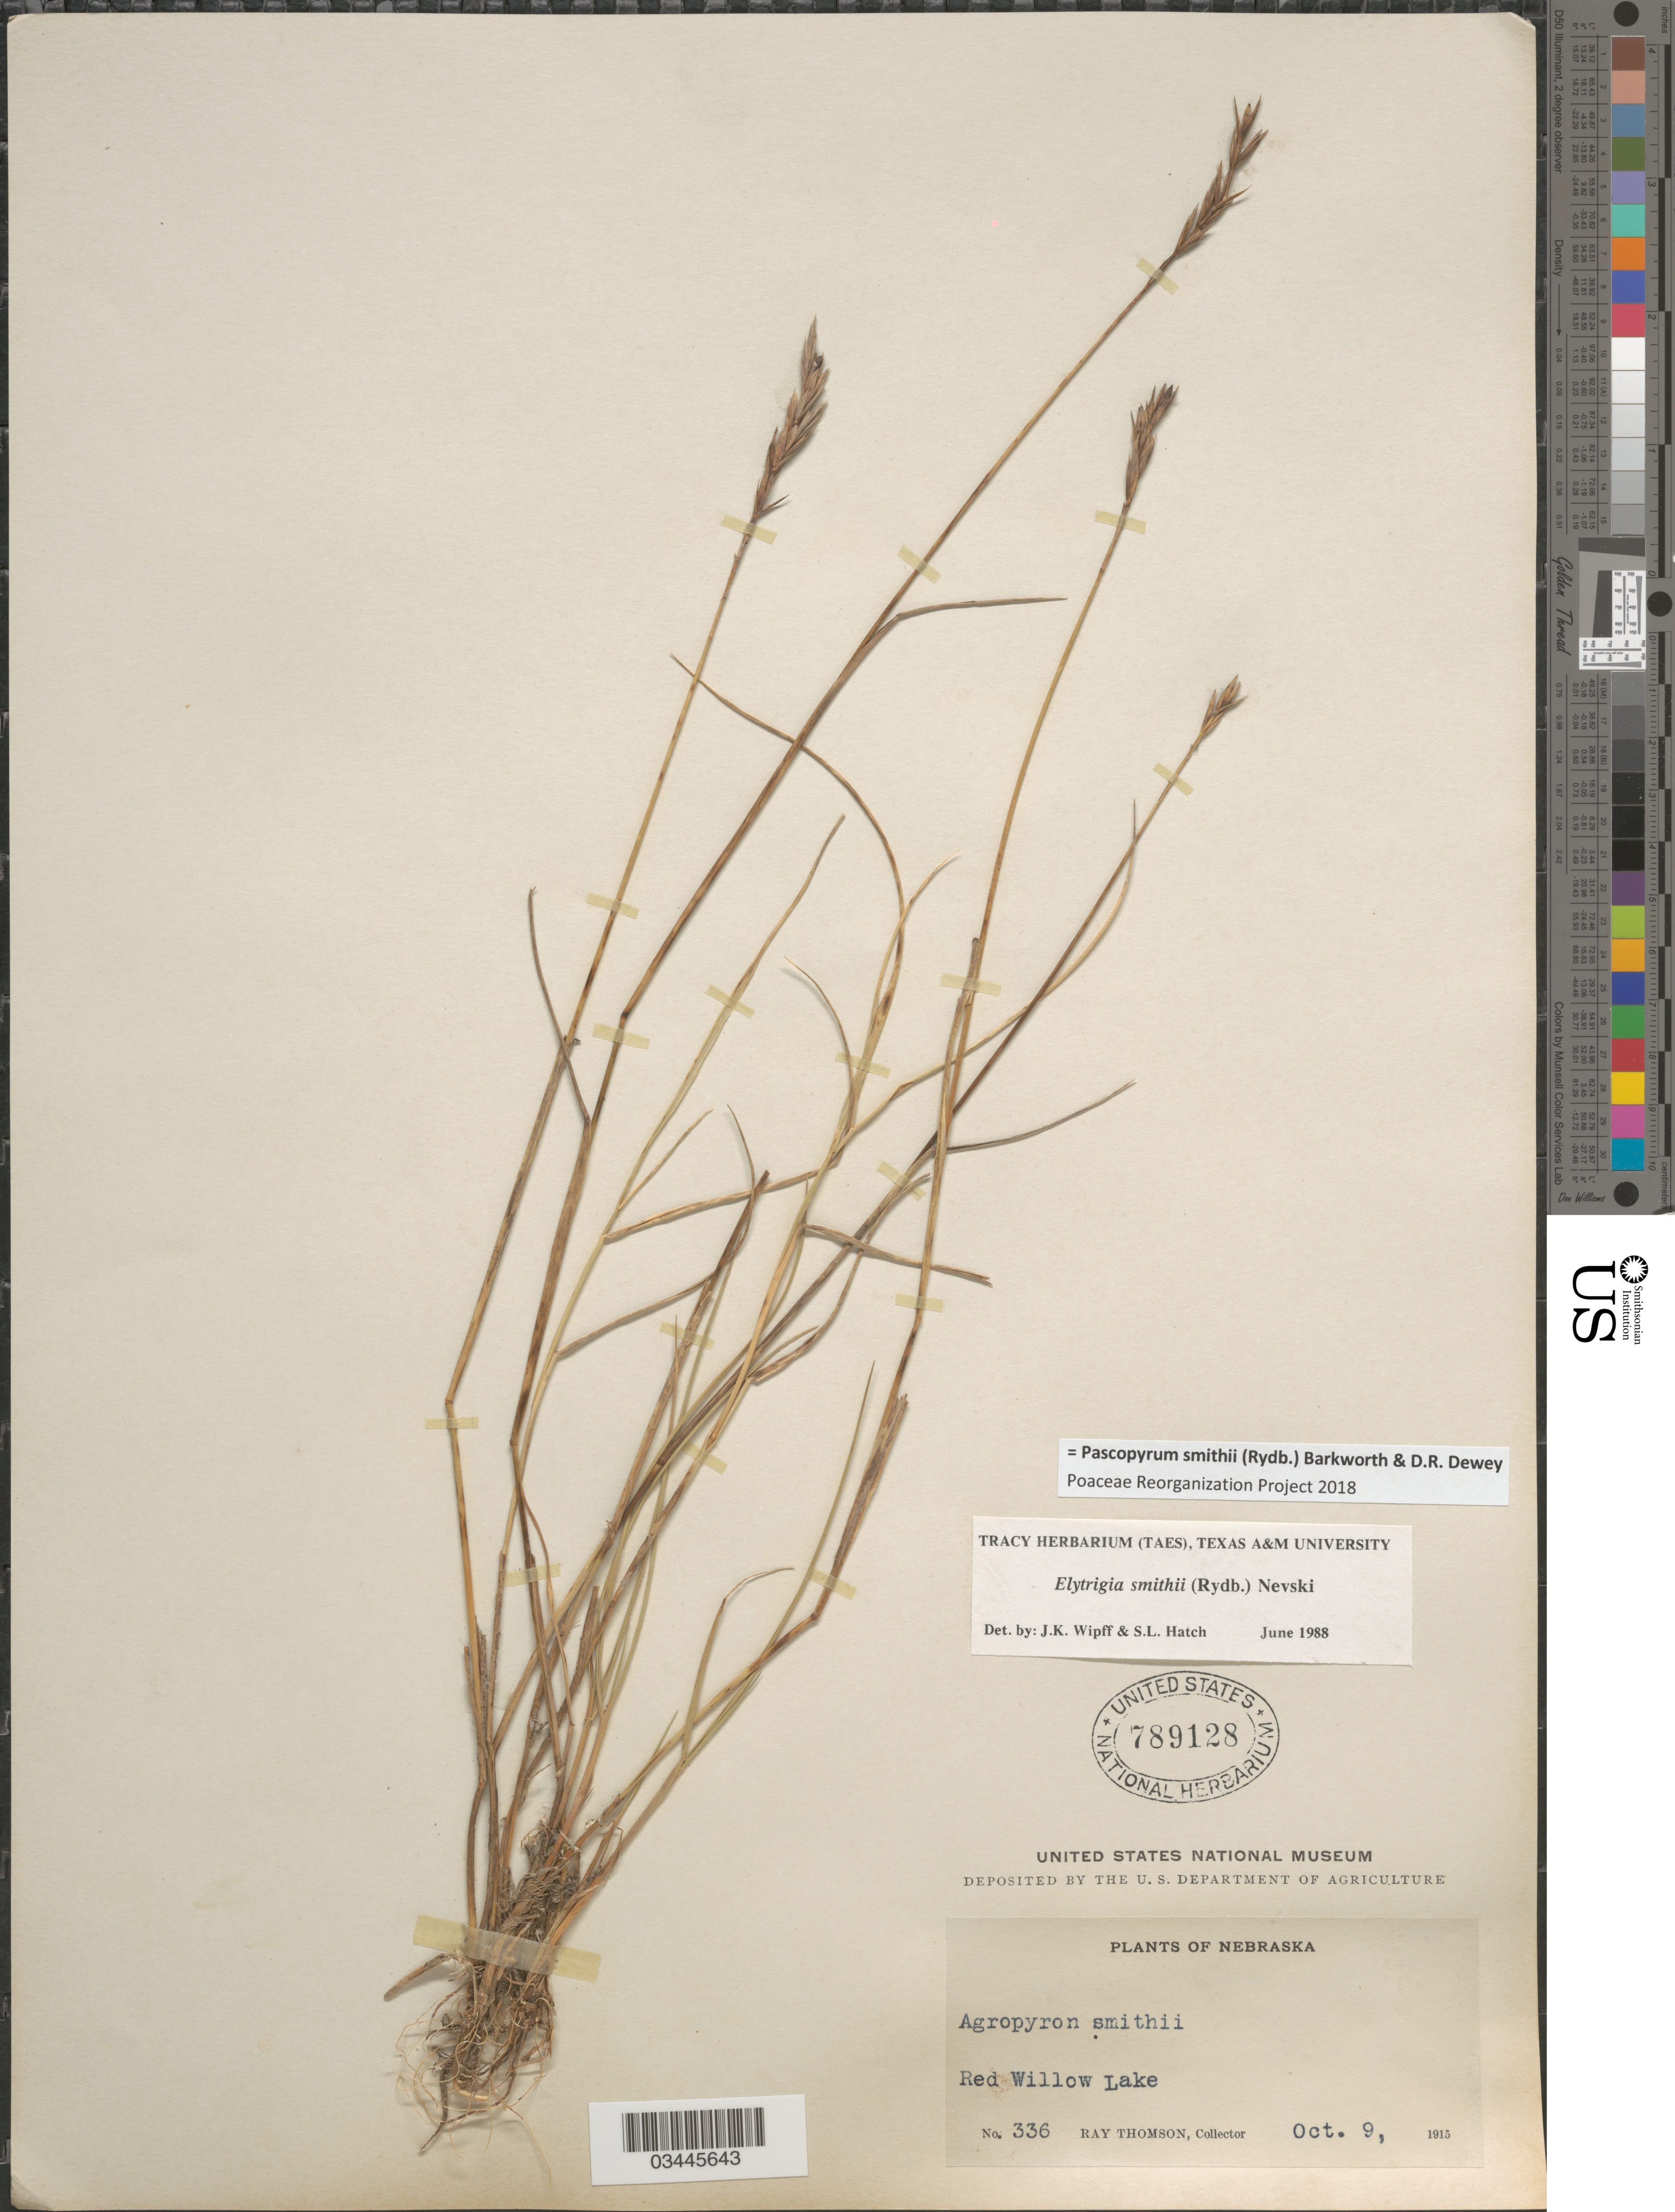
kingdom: Plantae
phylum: Tracheophyta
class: Liliopsida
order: Poales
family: Poaceae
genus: Pascopyrum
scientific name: Pascopyrum smithii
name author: (Rydb.) Barkworth & Dewey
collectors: R. Thomson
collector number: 336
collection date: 1915-10-09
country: United States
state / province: Nebraska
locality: Red Willow Lake.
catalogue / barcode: US 789128